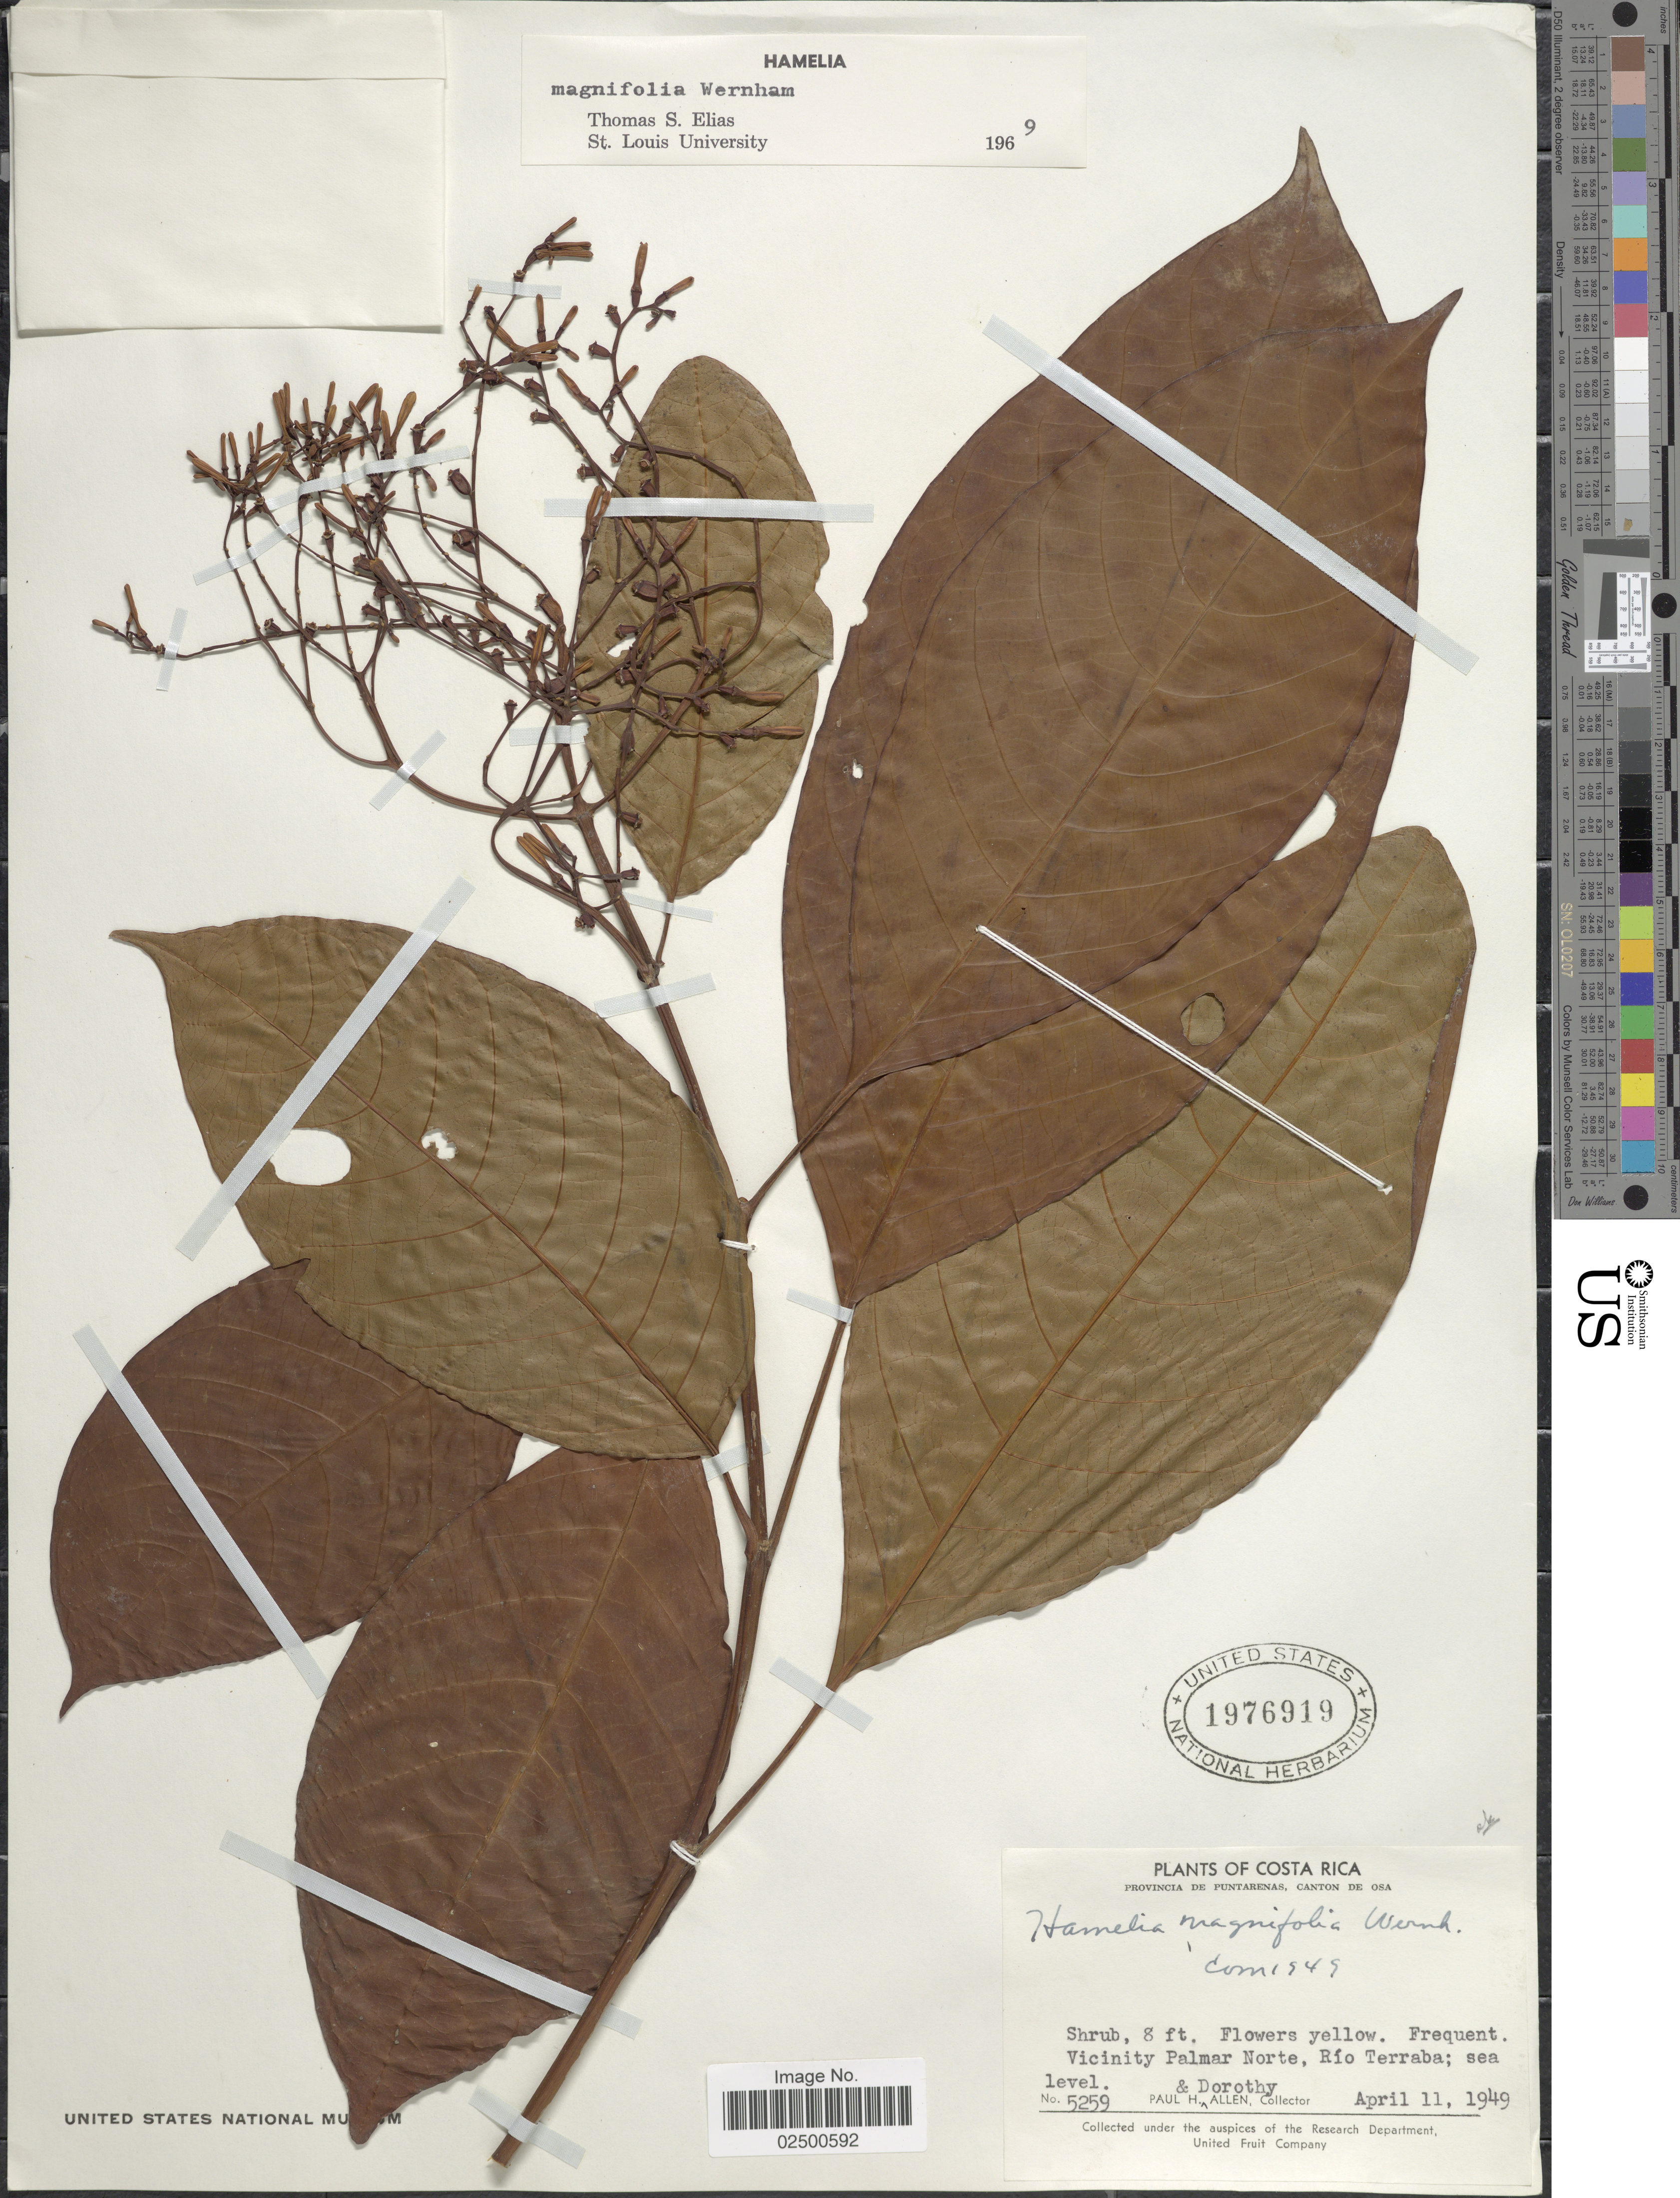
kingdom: Plantae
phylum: Tracheophyta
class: Magnoliopsida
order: Gentianales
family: Rubiaceae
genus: Hamelia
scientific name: Hamelia magnifolia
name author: Wernham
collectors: P. H. Allen & D. O. Allen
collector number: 5259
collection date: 1949-04-11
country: Costa Rica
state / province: Puntarenas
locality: Canton de Osa. Vicinity Palmar Norte, Rio Terraba.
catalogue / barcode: US 1976919